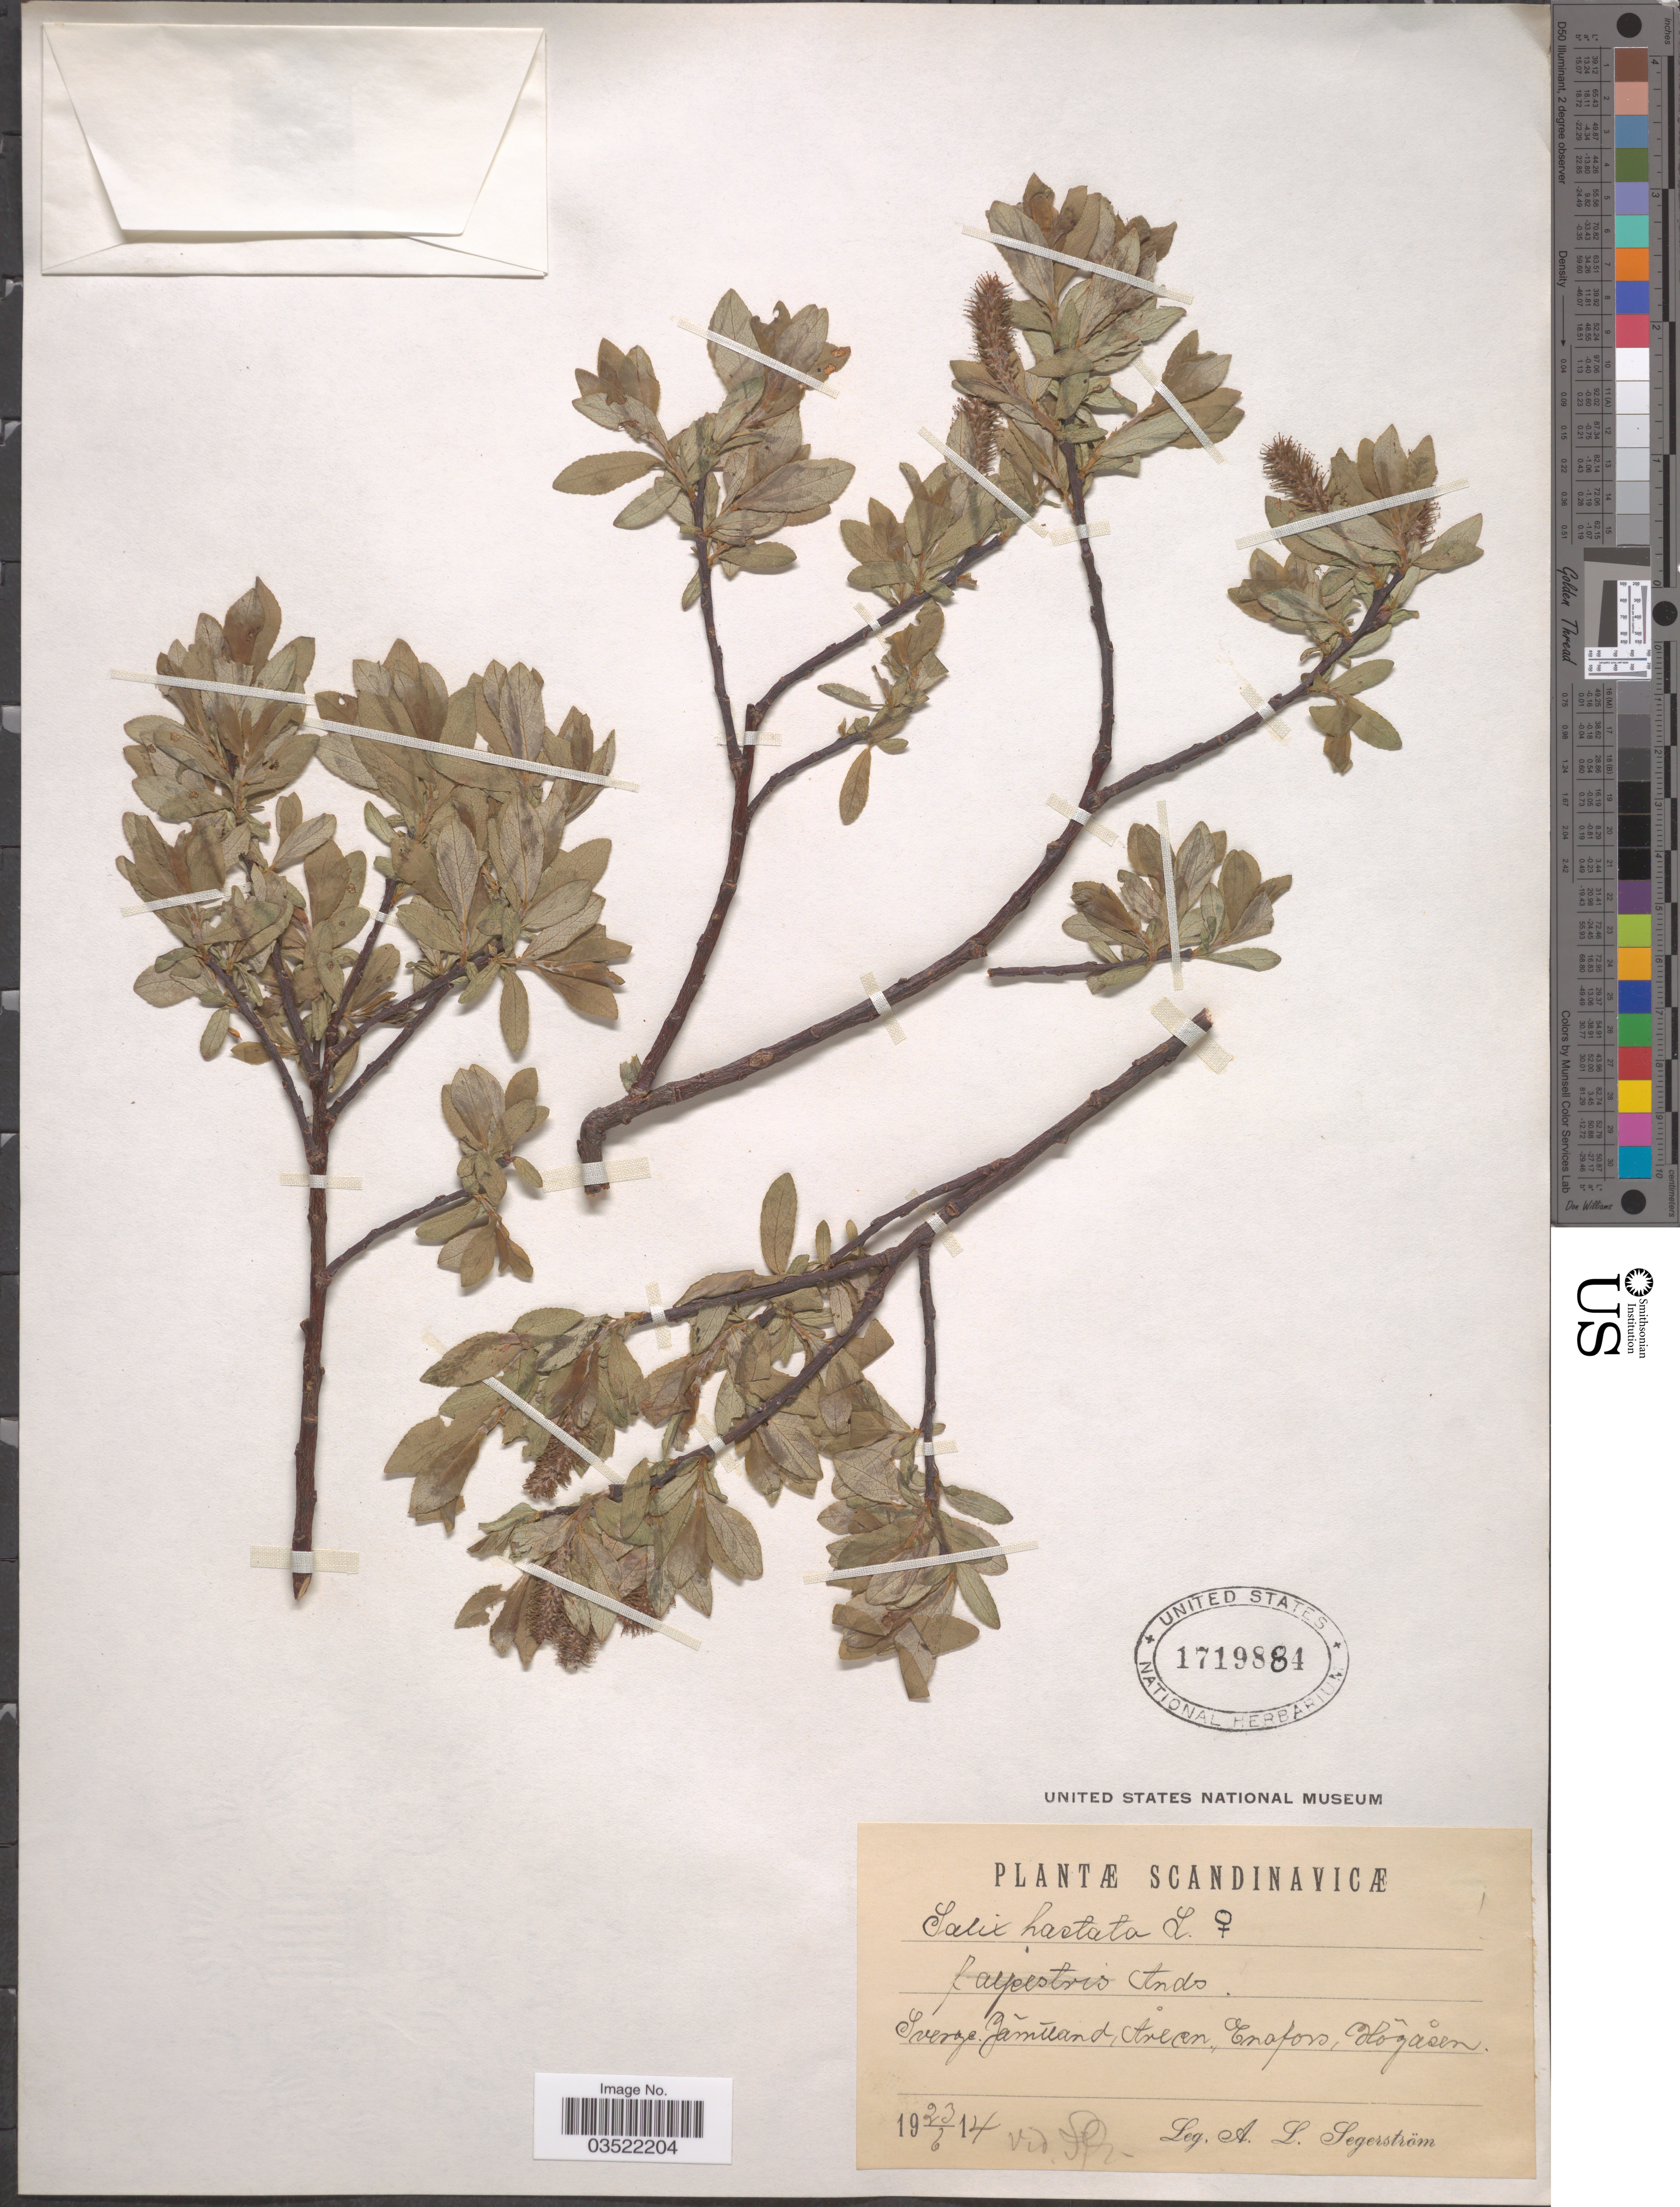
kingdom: Plantae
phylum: Tracheophyta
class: Magnoliopsida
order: Malpighiales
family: Salicaceae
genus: Salix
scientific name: Salix hastata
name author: L.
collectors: A. Segerström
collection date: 1914-06-23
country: Sweden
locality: Scandinavicæ. Sverge. Jamtland, Årean, Enafors, Hõgåsen.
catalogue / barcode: US 1719884